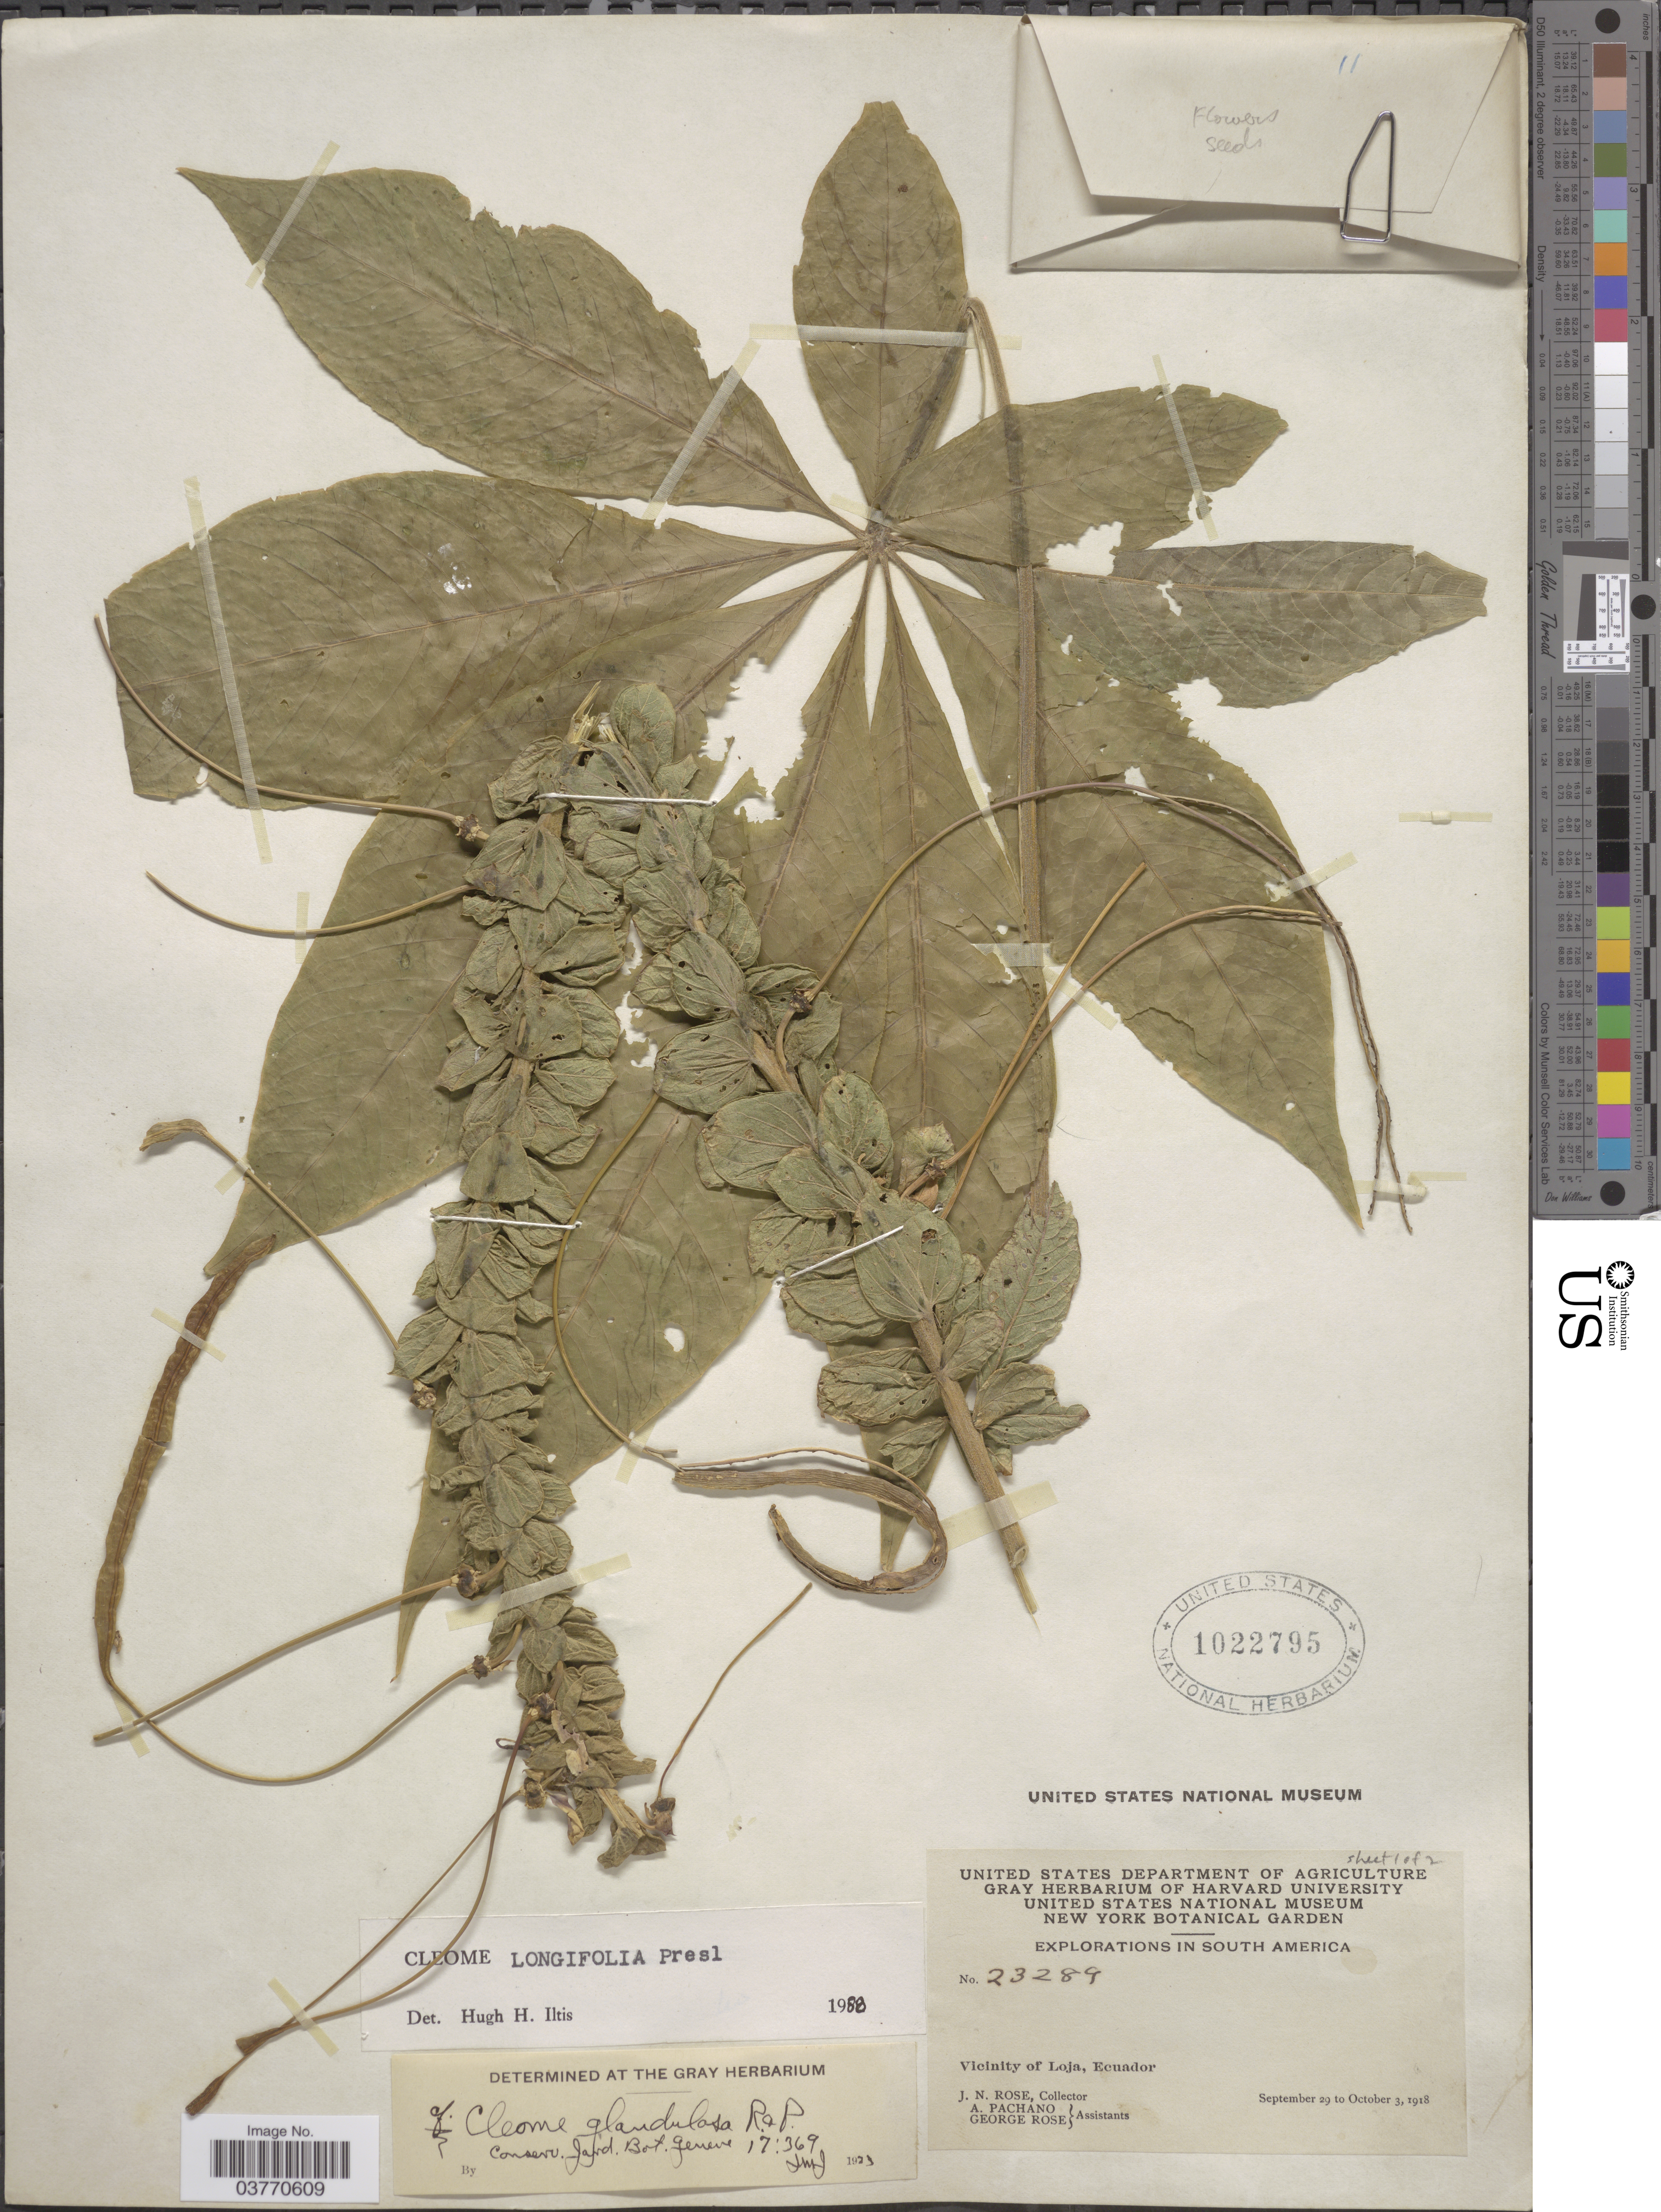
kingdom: Plantae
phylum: Tracheophyta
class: Magnoliopsida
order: Brassicales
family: Cleomaceae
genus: Andinocleome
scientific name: Andinocleome longifolia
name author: (C. Presl) Iltis ex E.M. McGinty & Roalson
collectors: J. N. Rose, A. Pachano & G. Rose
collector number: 23289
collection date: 1918-09-29/1918-10-03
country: Ecuador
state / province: Loja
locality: Vicinity of Loja.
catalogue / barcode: US 1022795